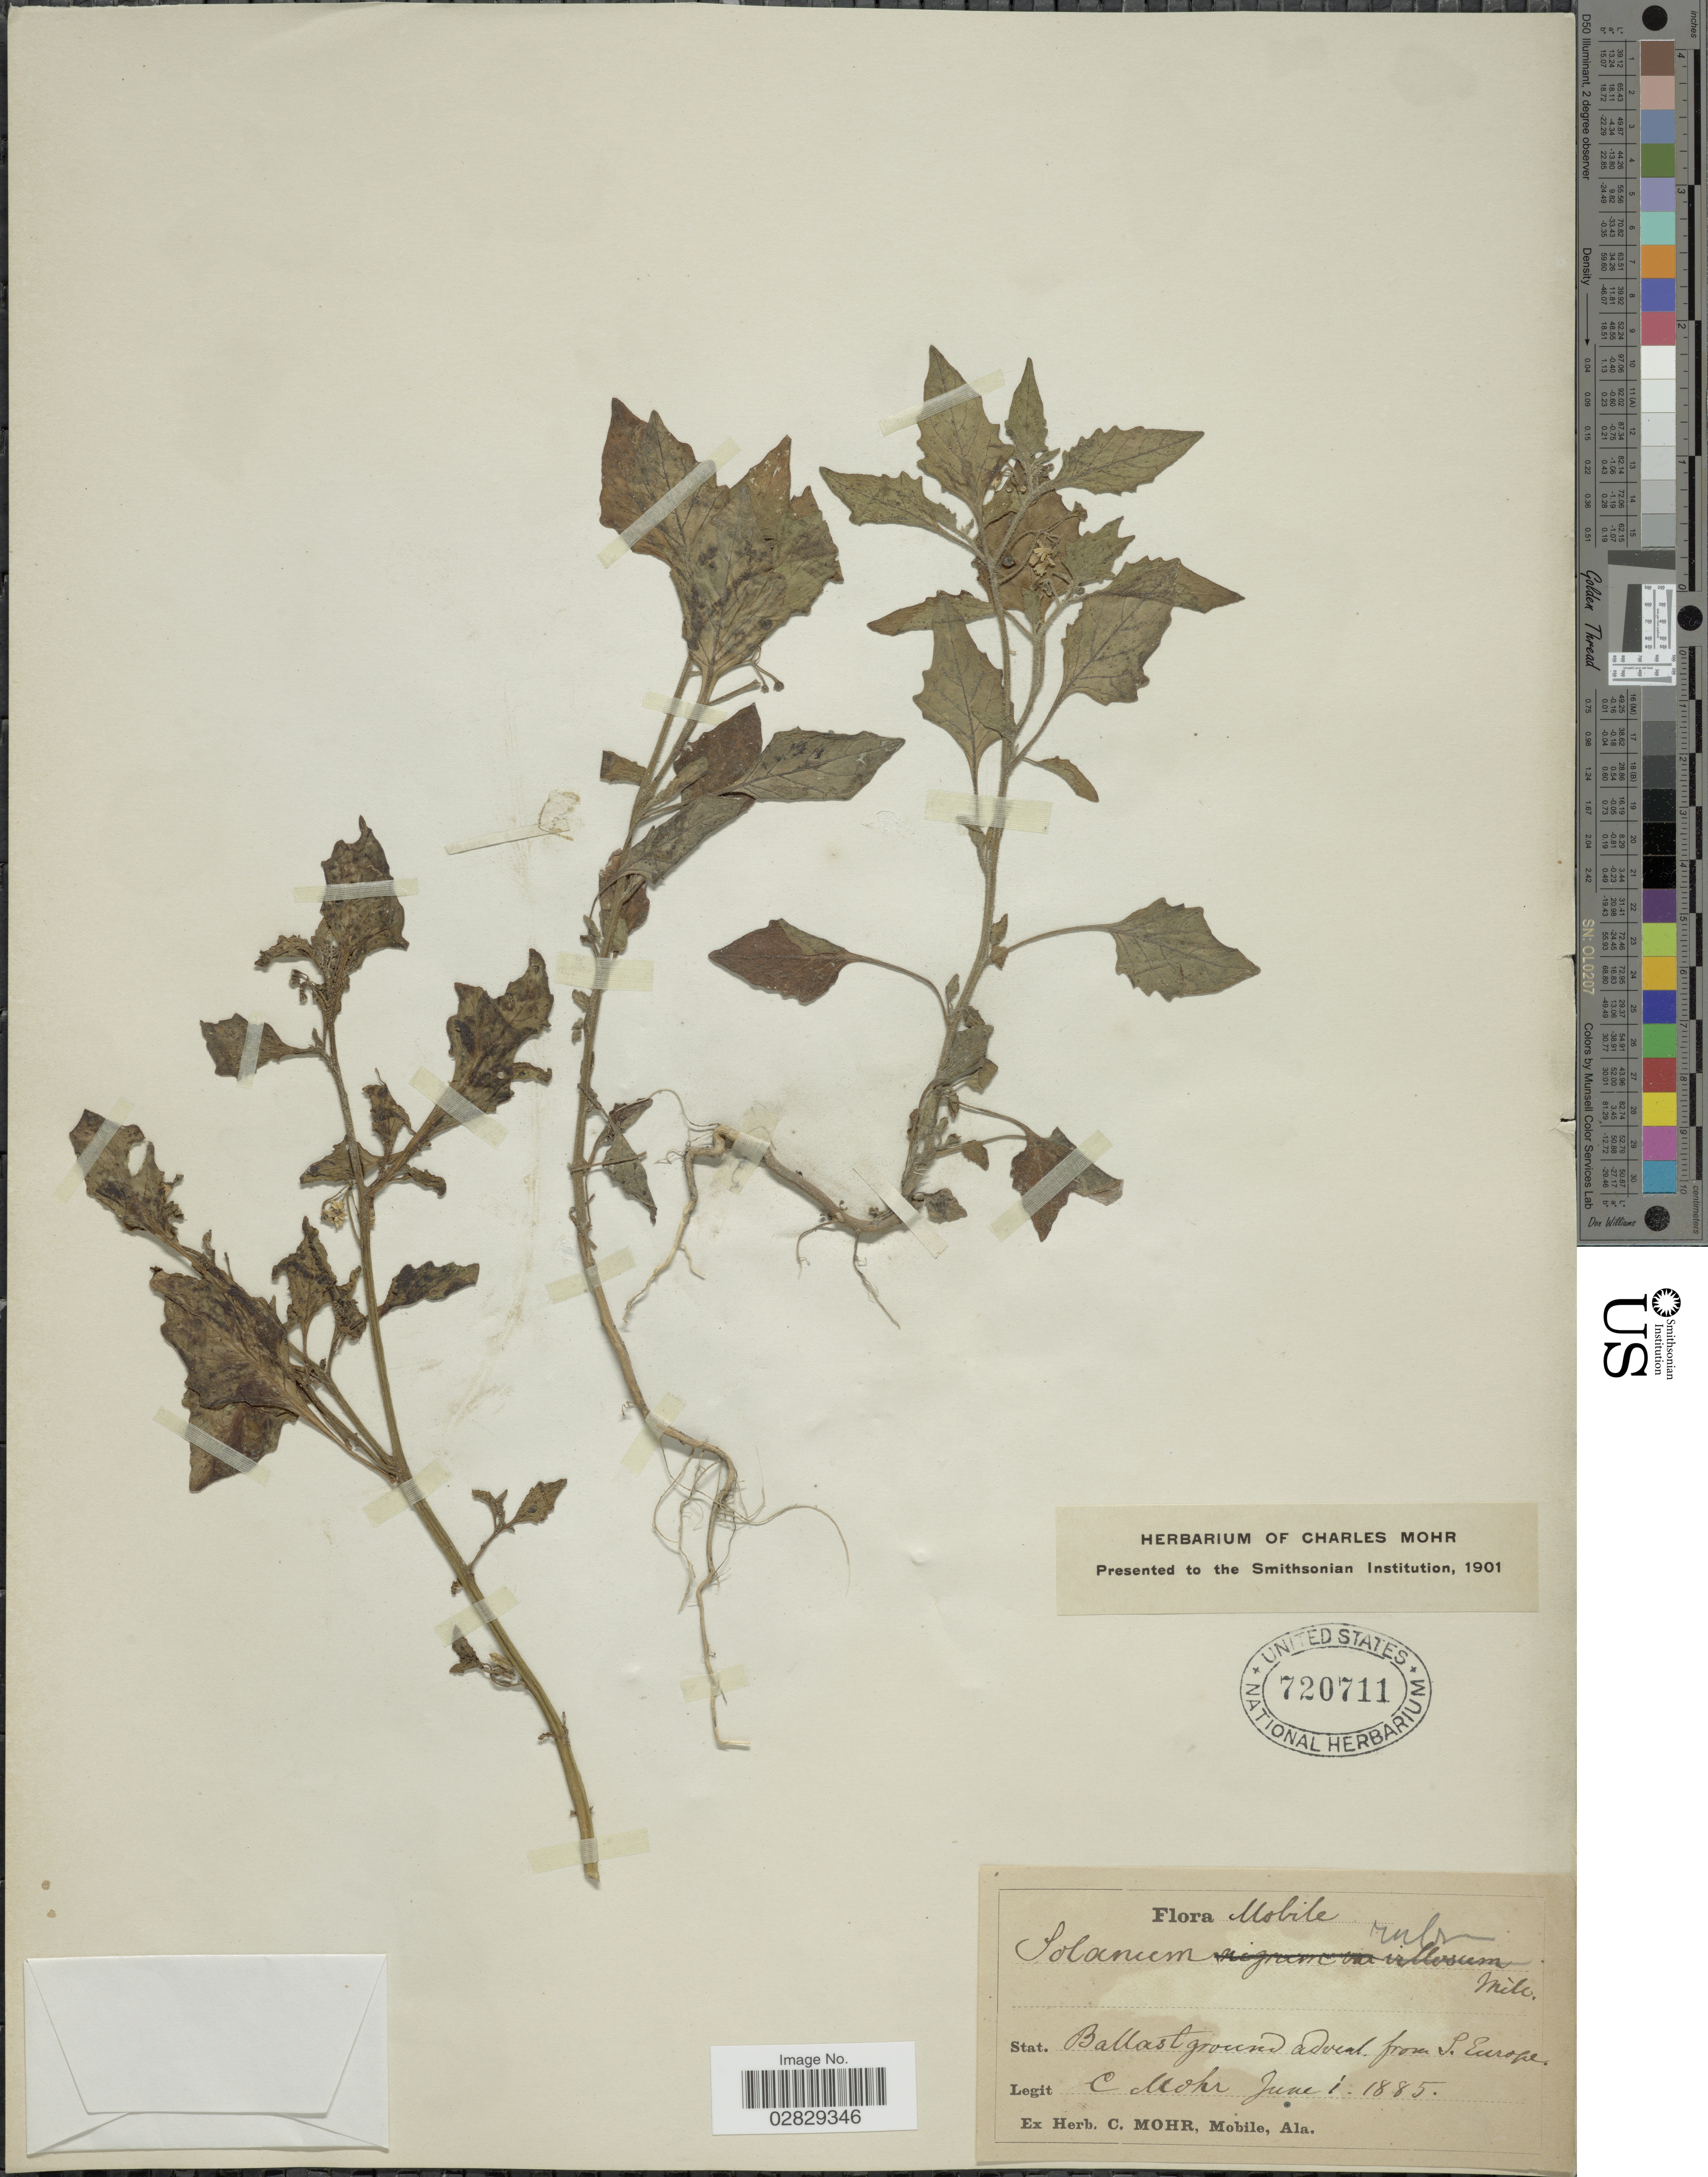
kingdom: Plantae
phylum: Tracheophyta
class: Magnoliopsida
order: Solanales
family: Solanaceae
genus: Solanum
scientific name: Solanum rubrum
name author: Mill.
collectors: Mohr, C. T. (herbarium)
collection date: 1885-06-01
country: United States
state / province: Alabama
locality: Ballast ground advent. from S. Europe.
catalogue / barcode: US 720711